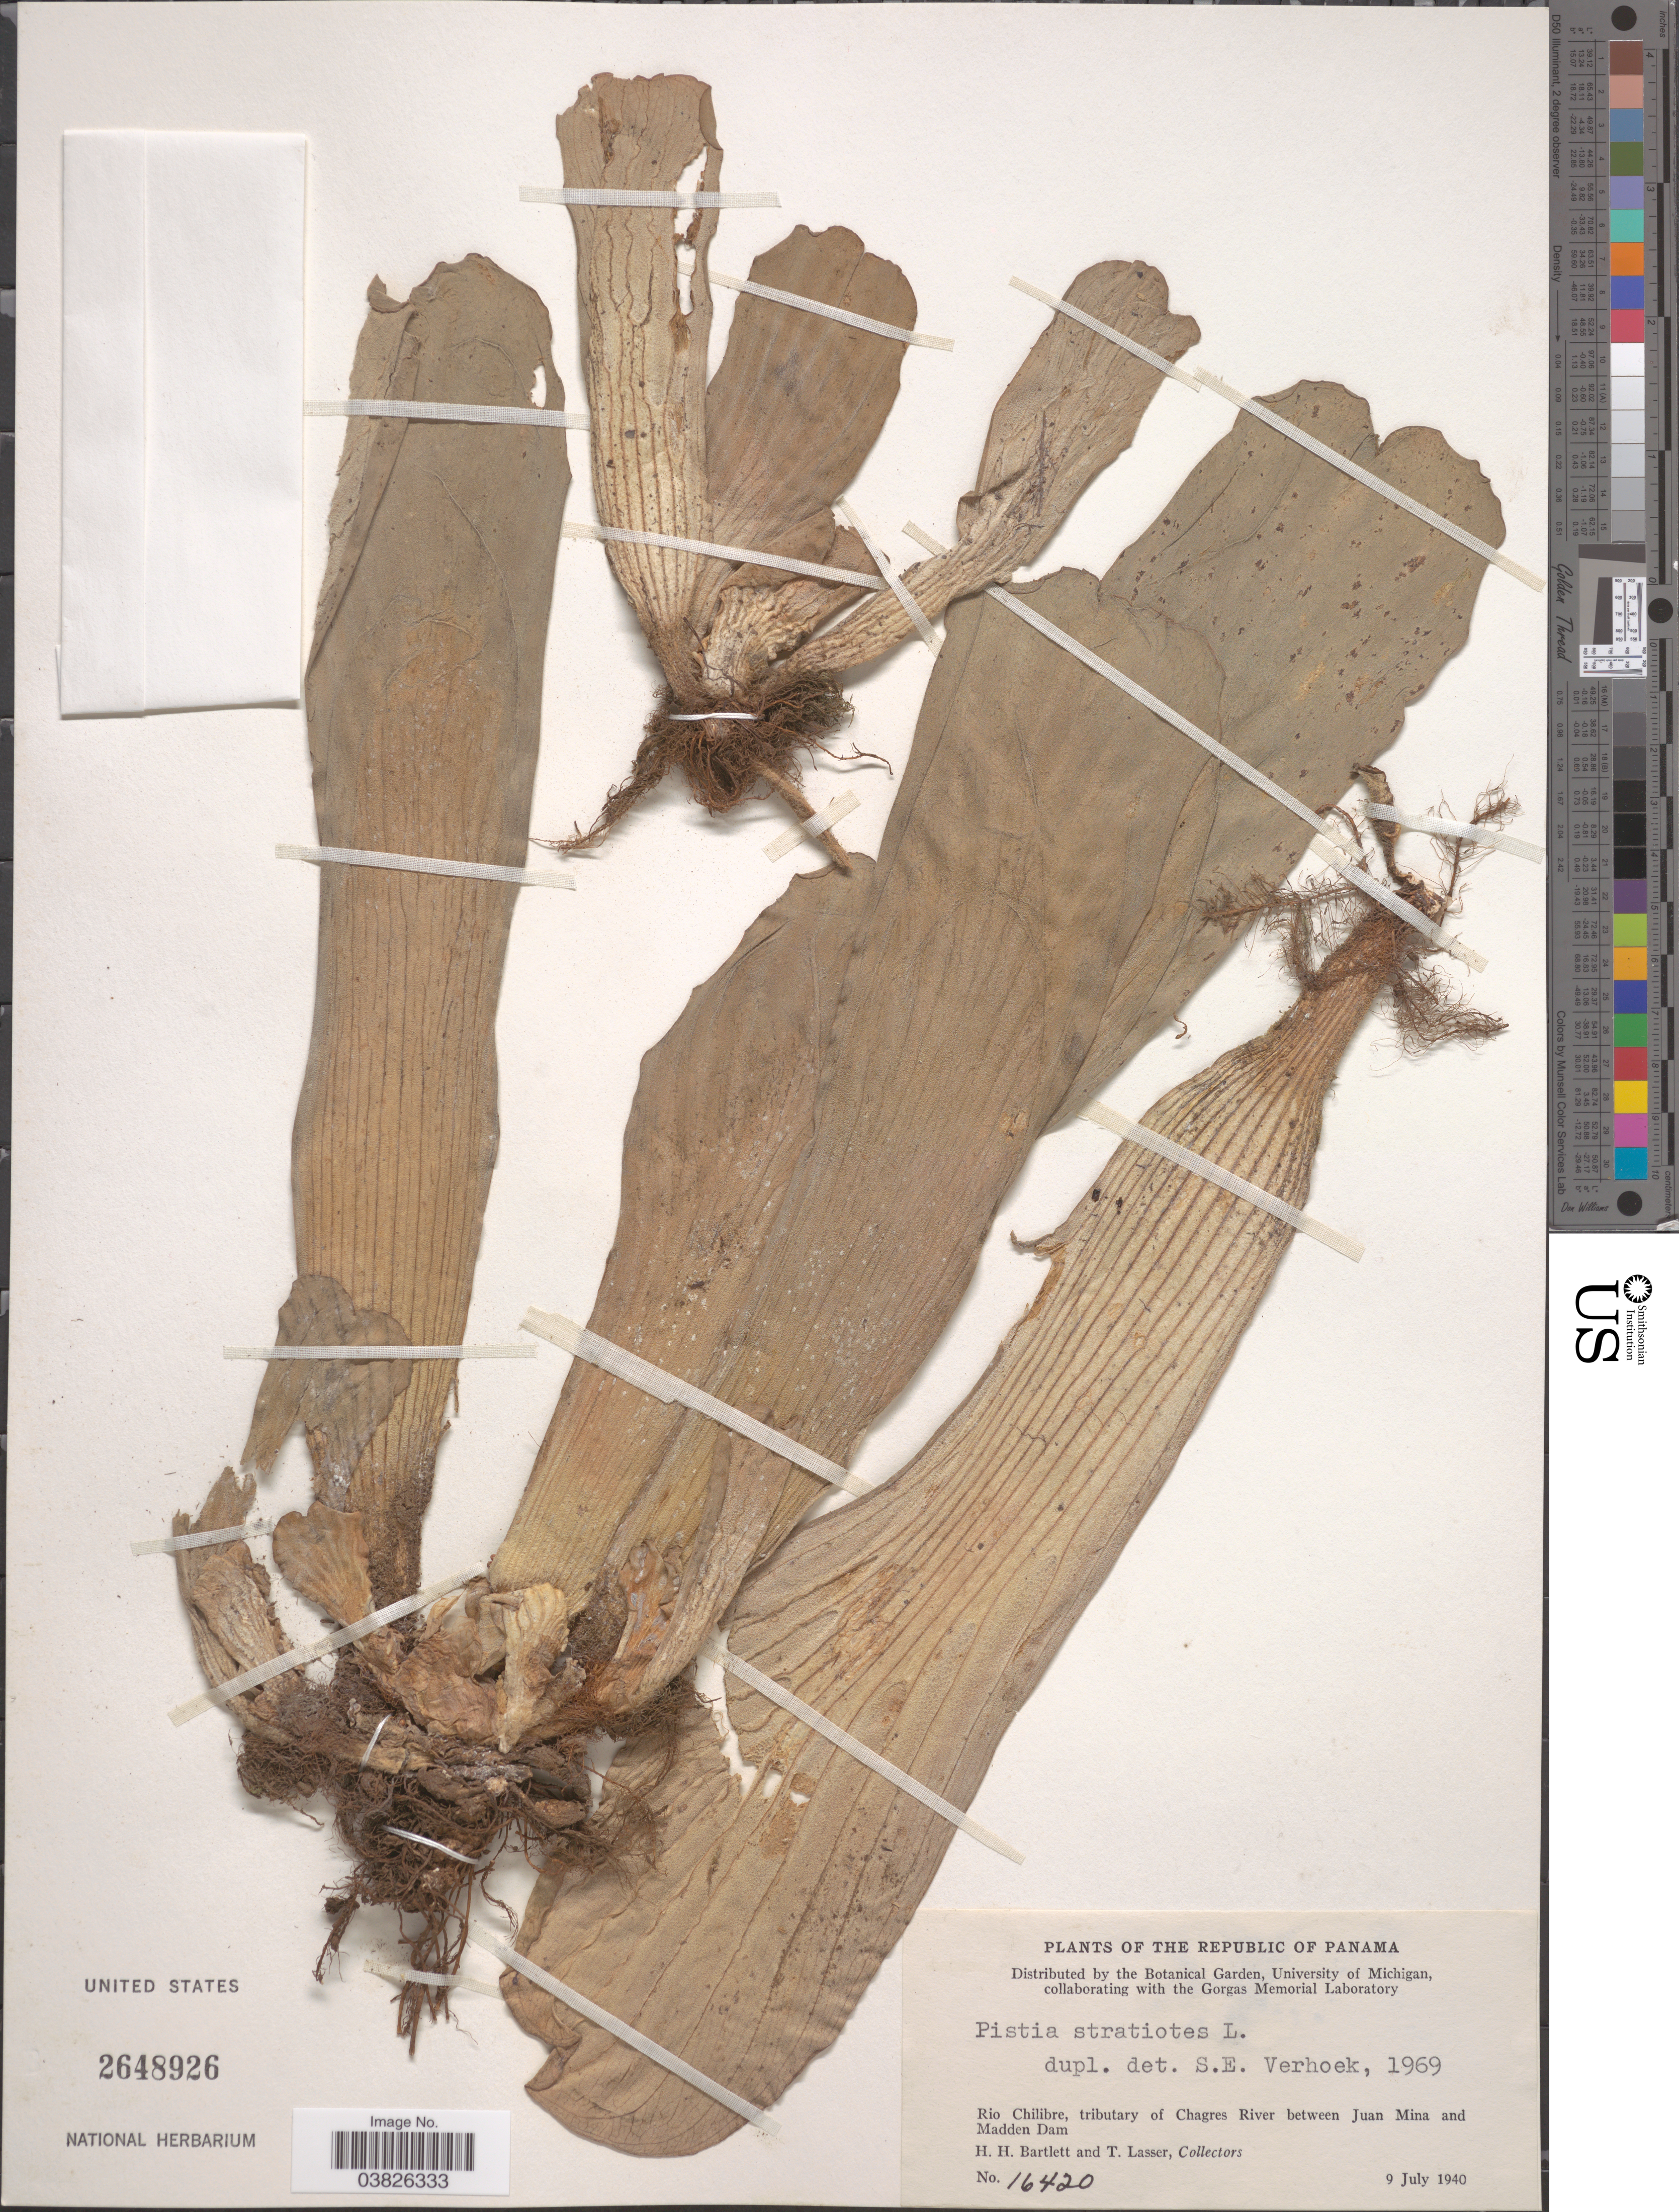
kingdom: Plantae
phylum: Tracheophyta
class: Liliopsida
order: Alismatales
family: Araceae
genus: Pistia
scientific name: Pistia stratiotes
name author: L.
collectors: H. H. Bartlett & T. Lasser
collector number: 16420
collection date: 1940-07-09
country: Panama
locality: The Republic of Panama. Rio Chilibre, tributary of Chagres River between Juan Mina and Madden Dam.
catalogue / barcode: US 2648926